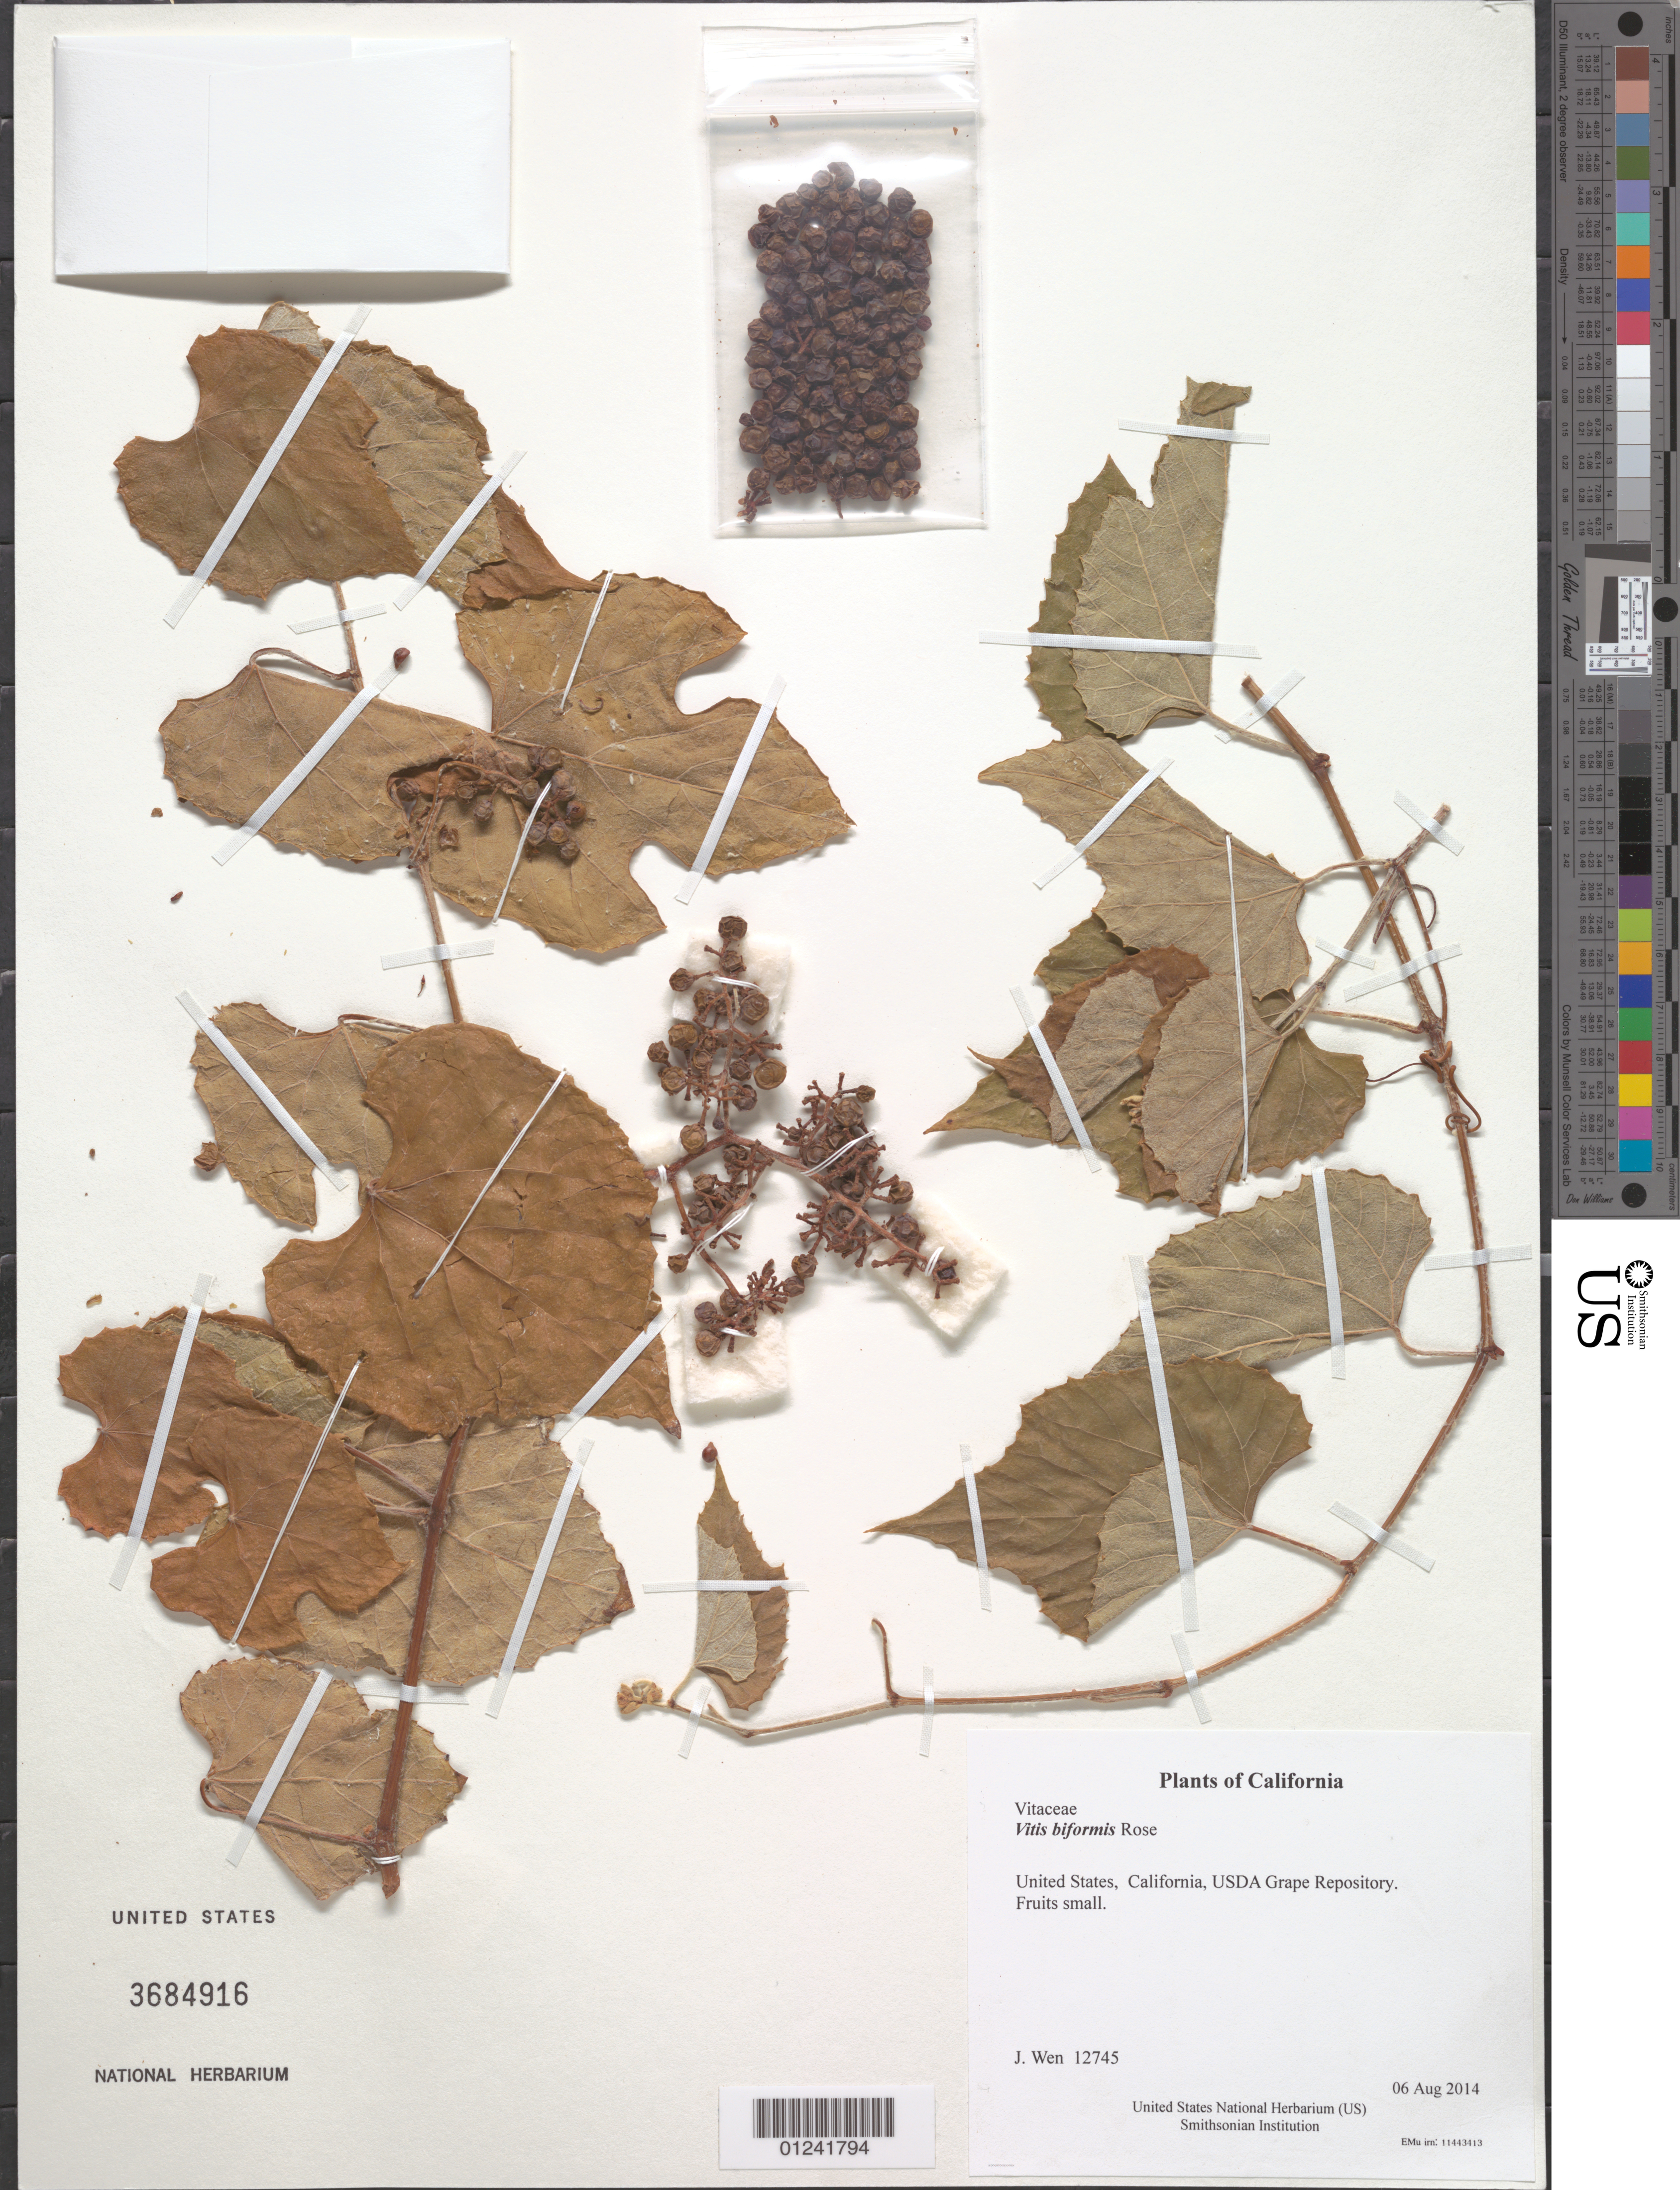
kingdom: Plantae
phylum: Tracheophyta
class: Magnoliopsida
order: Vitales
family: Vitaceae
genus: Vitis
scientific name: Vitis biformis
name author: Rose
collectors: J. Wen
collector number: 12745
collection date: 2014-08-06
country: United States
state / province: California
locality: USDA Grape Repository.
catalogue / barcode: US 3684916